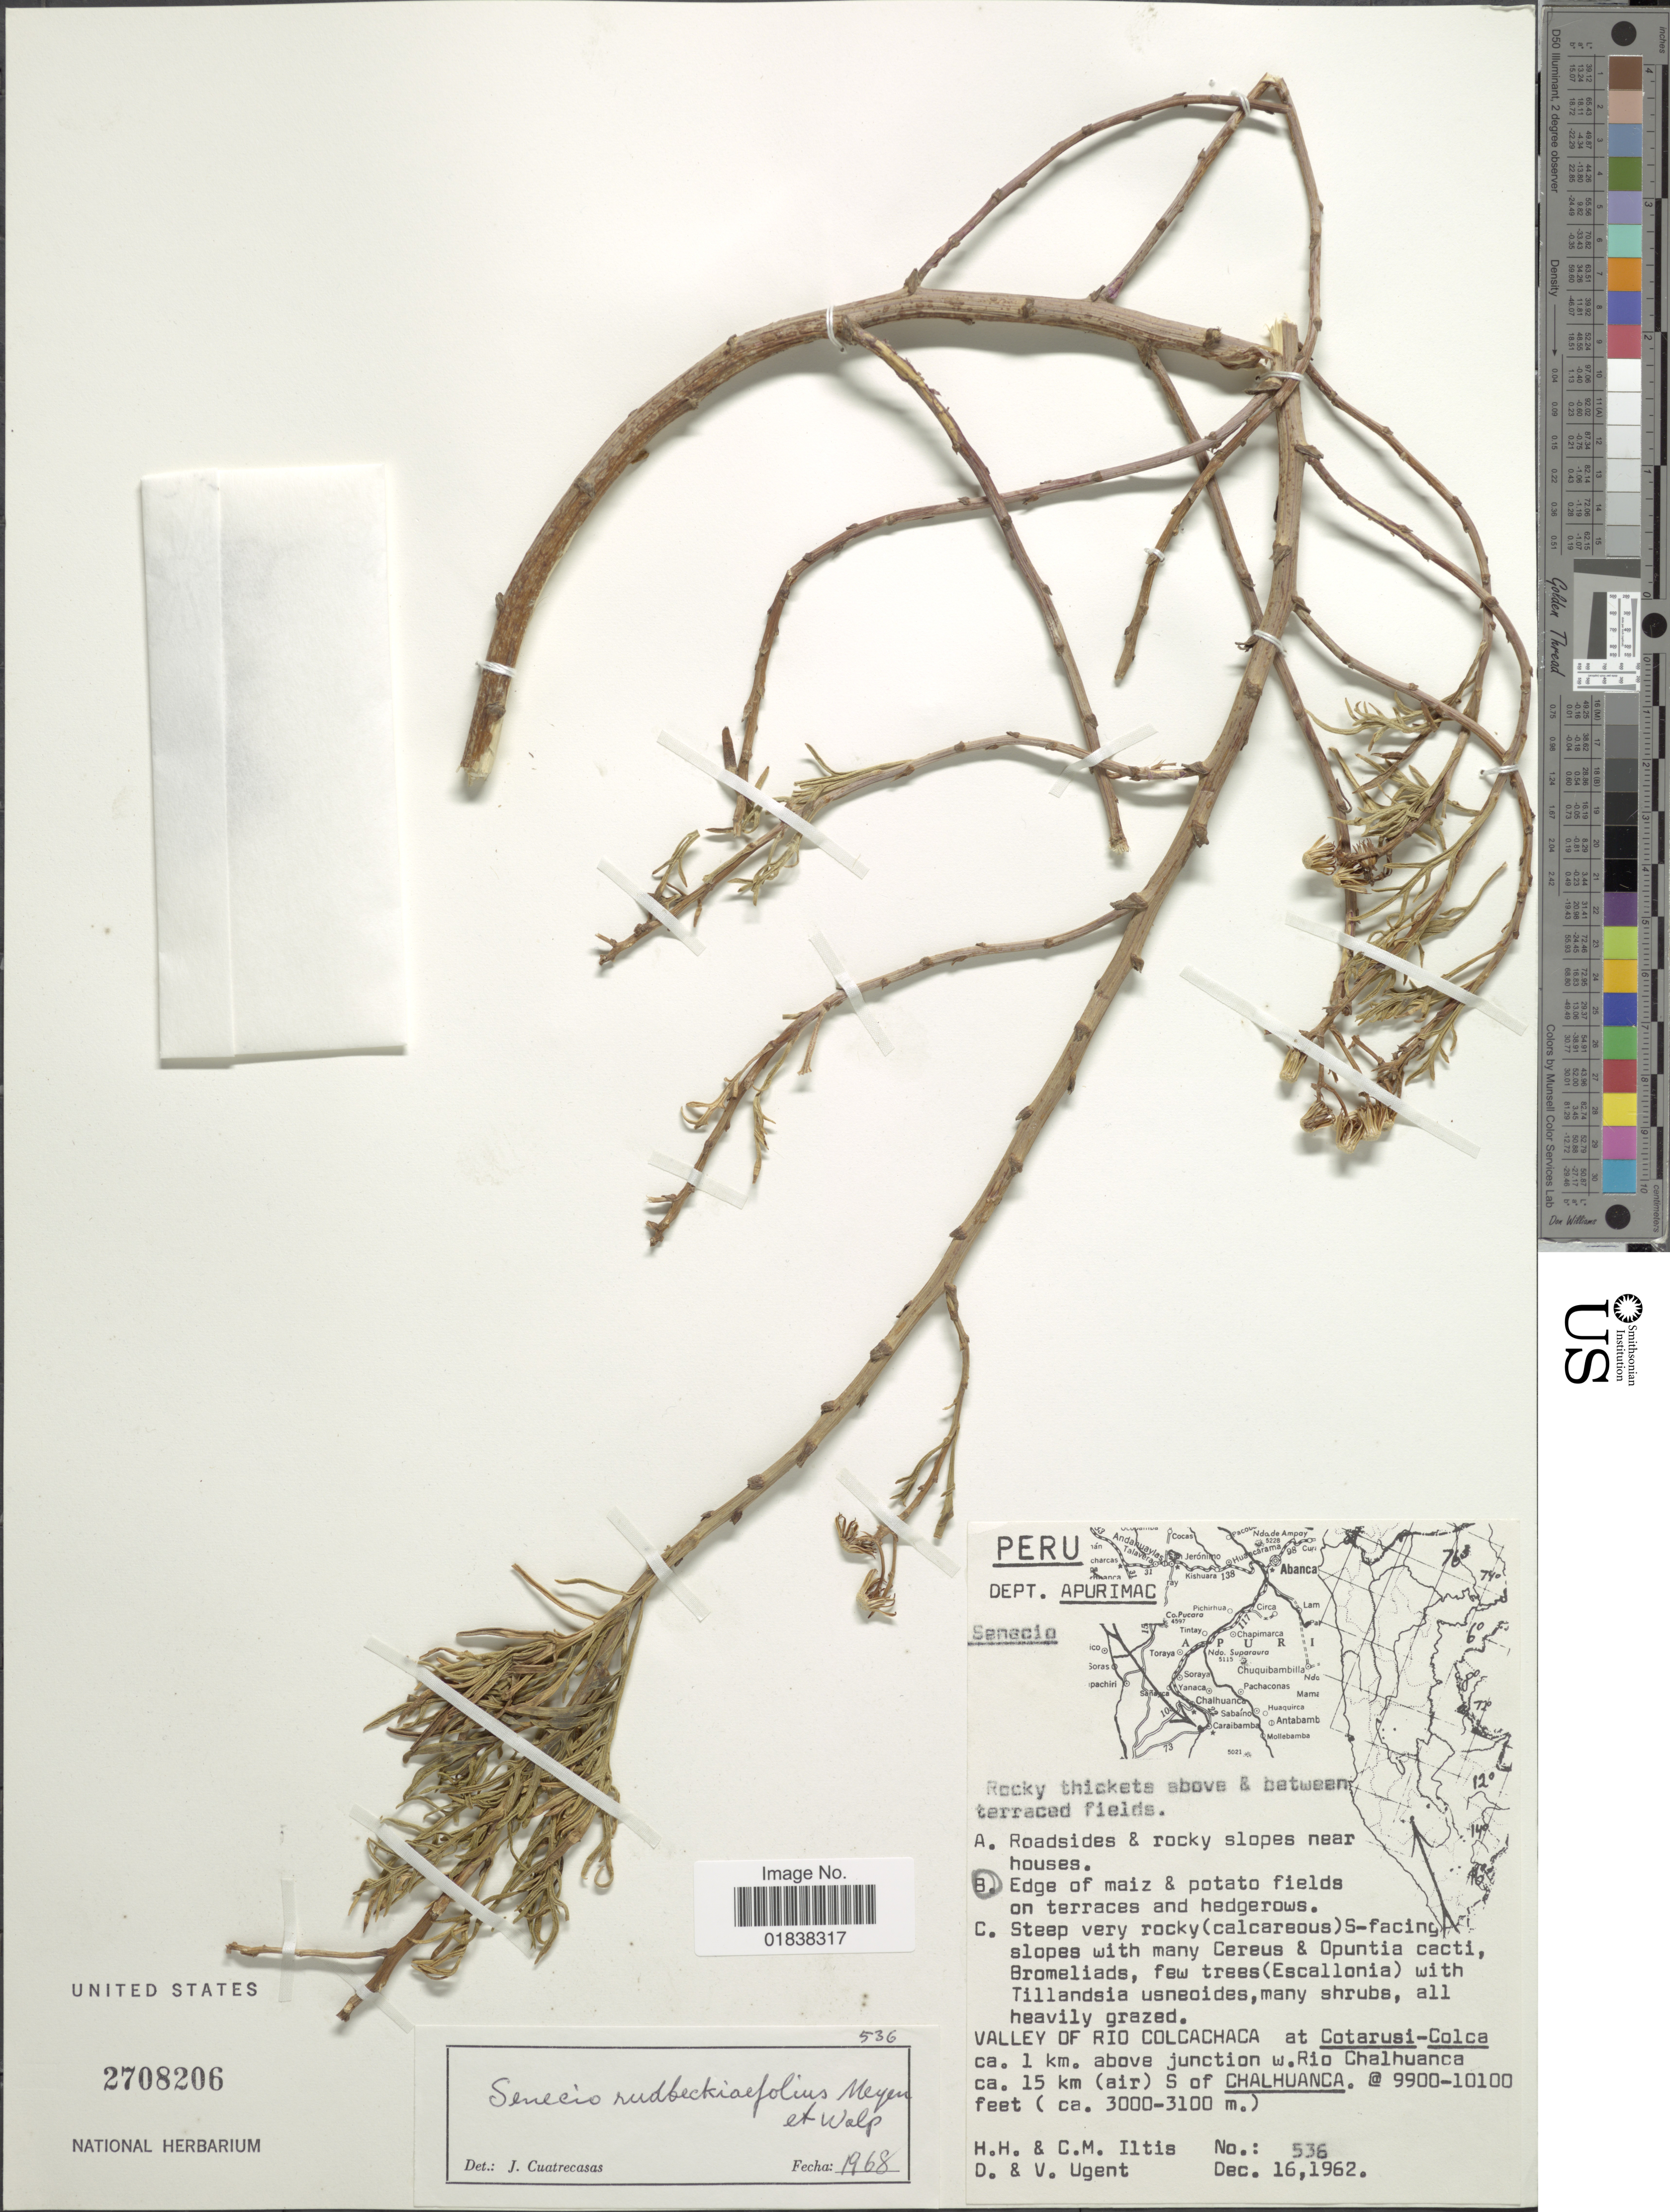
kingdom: Plantae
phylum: Tracheophyta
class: Magnoliopsida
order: Asterales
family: Asteraceae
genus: Senecio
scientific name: Senecio rudbeckiifolius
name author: Meyen & Walp.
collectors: H. H. Iltis, C. M Iltis, D. Ugent & V. Ugent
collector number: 536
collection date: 1962-12-16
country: Peru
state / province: Apurímac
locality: Edge of maiz & potato fields on terraces and hedgerows, Valley of Rio Colcachaca at Cotarusi-Colca ca 1 km above junction w. Rio Chalhuanca, ca 15 km (air) S of Chalhuanca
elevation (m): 3018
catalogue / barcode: US 2708206